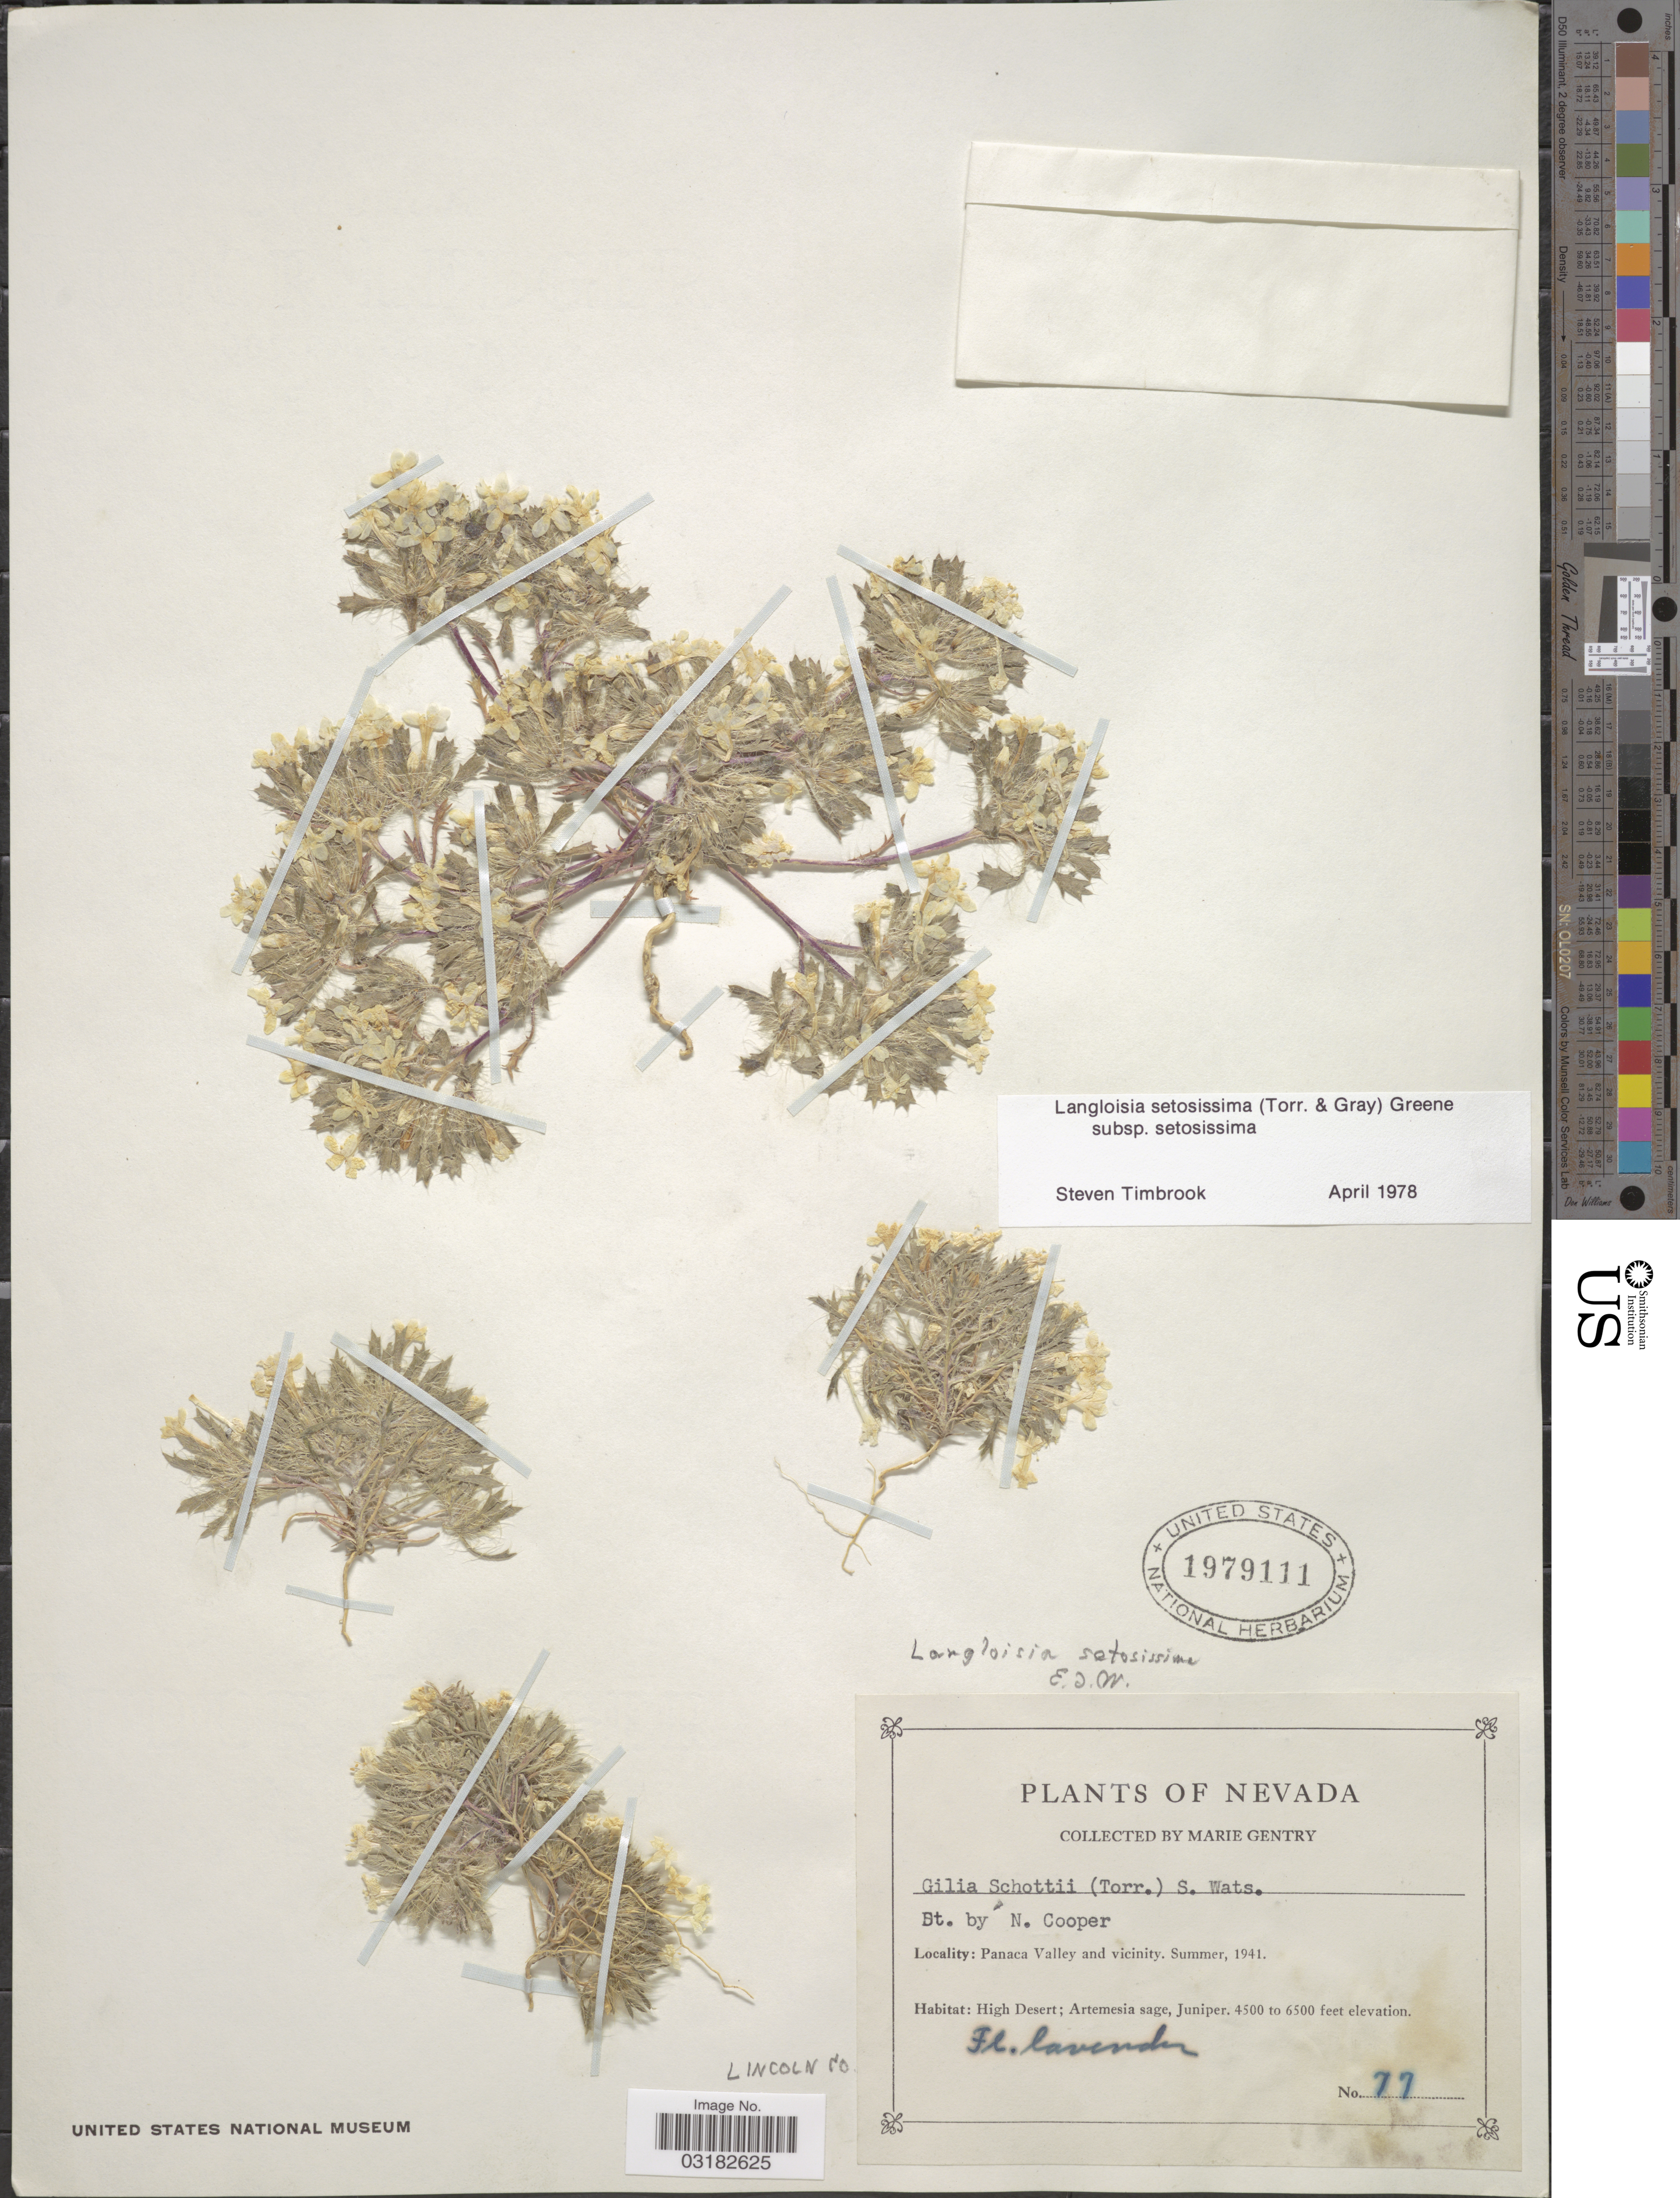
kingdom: Plantae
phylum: Tracheophyta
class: Magnoliopsida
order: Ericales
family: Polemoniaceae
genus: Langloisia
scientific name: Langloisia setosissima subsp. setosissima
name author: (Torr. & A. Gray) Greene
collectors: M. Gentry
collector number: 77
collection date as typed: Summer, 1941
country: United States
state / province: Nevada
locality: Panaca Valley and vicinity. Lincoln Co.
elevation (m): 1372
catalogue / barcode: US 1979111